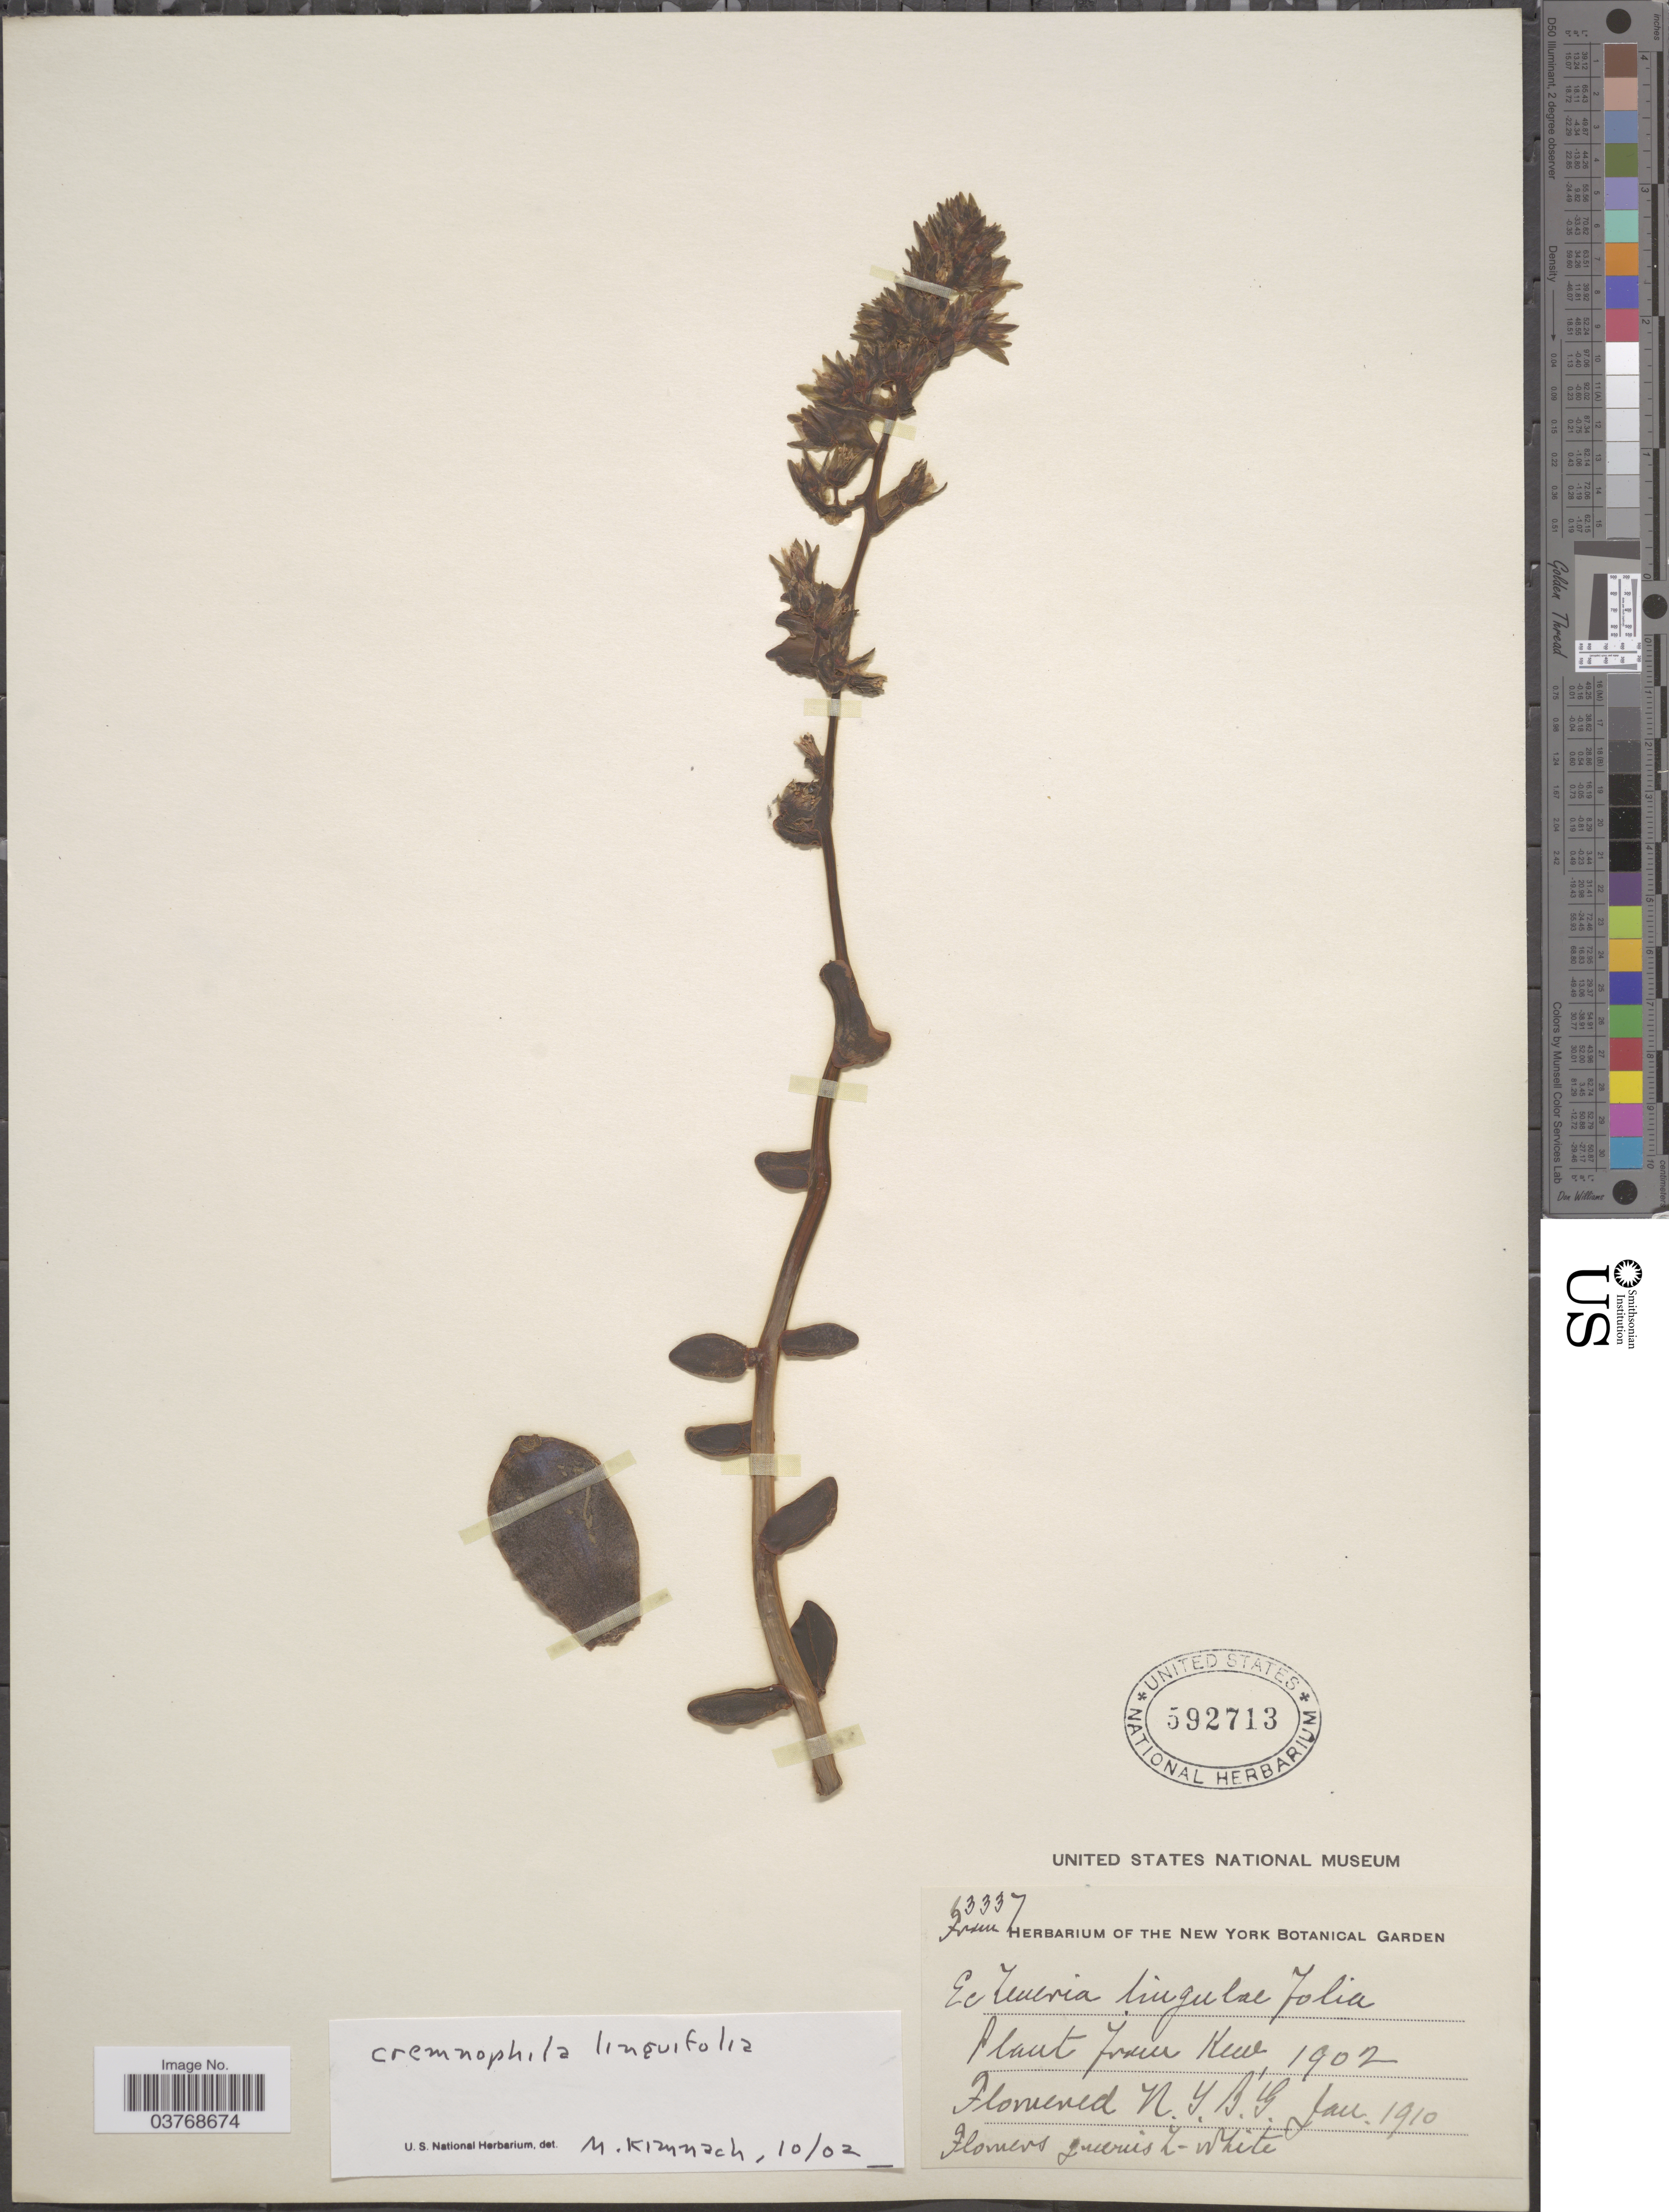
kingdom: Plantae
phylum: Tracheophyta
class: Magnoliopsida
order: Saxifragales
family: Crassulaceae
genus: Cremnophila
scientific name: Cremnophila linguifolia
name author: (Lem.) Moran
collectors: New York Botanical Gardens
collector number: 63337*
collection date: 1910-01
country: United States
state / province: New York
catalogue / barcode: US 592713